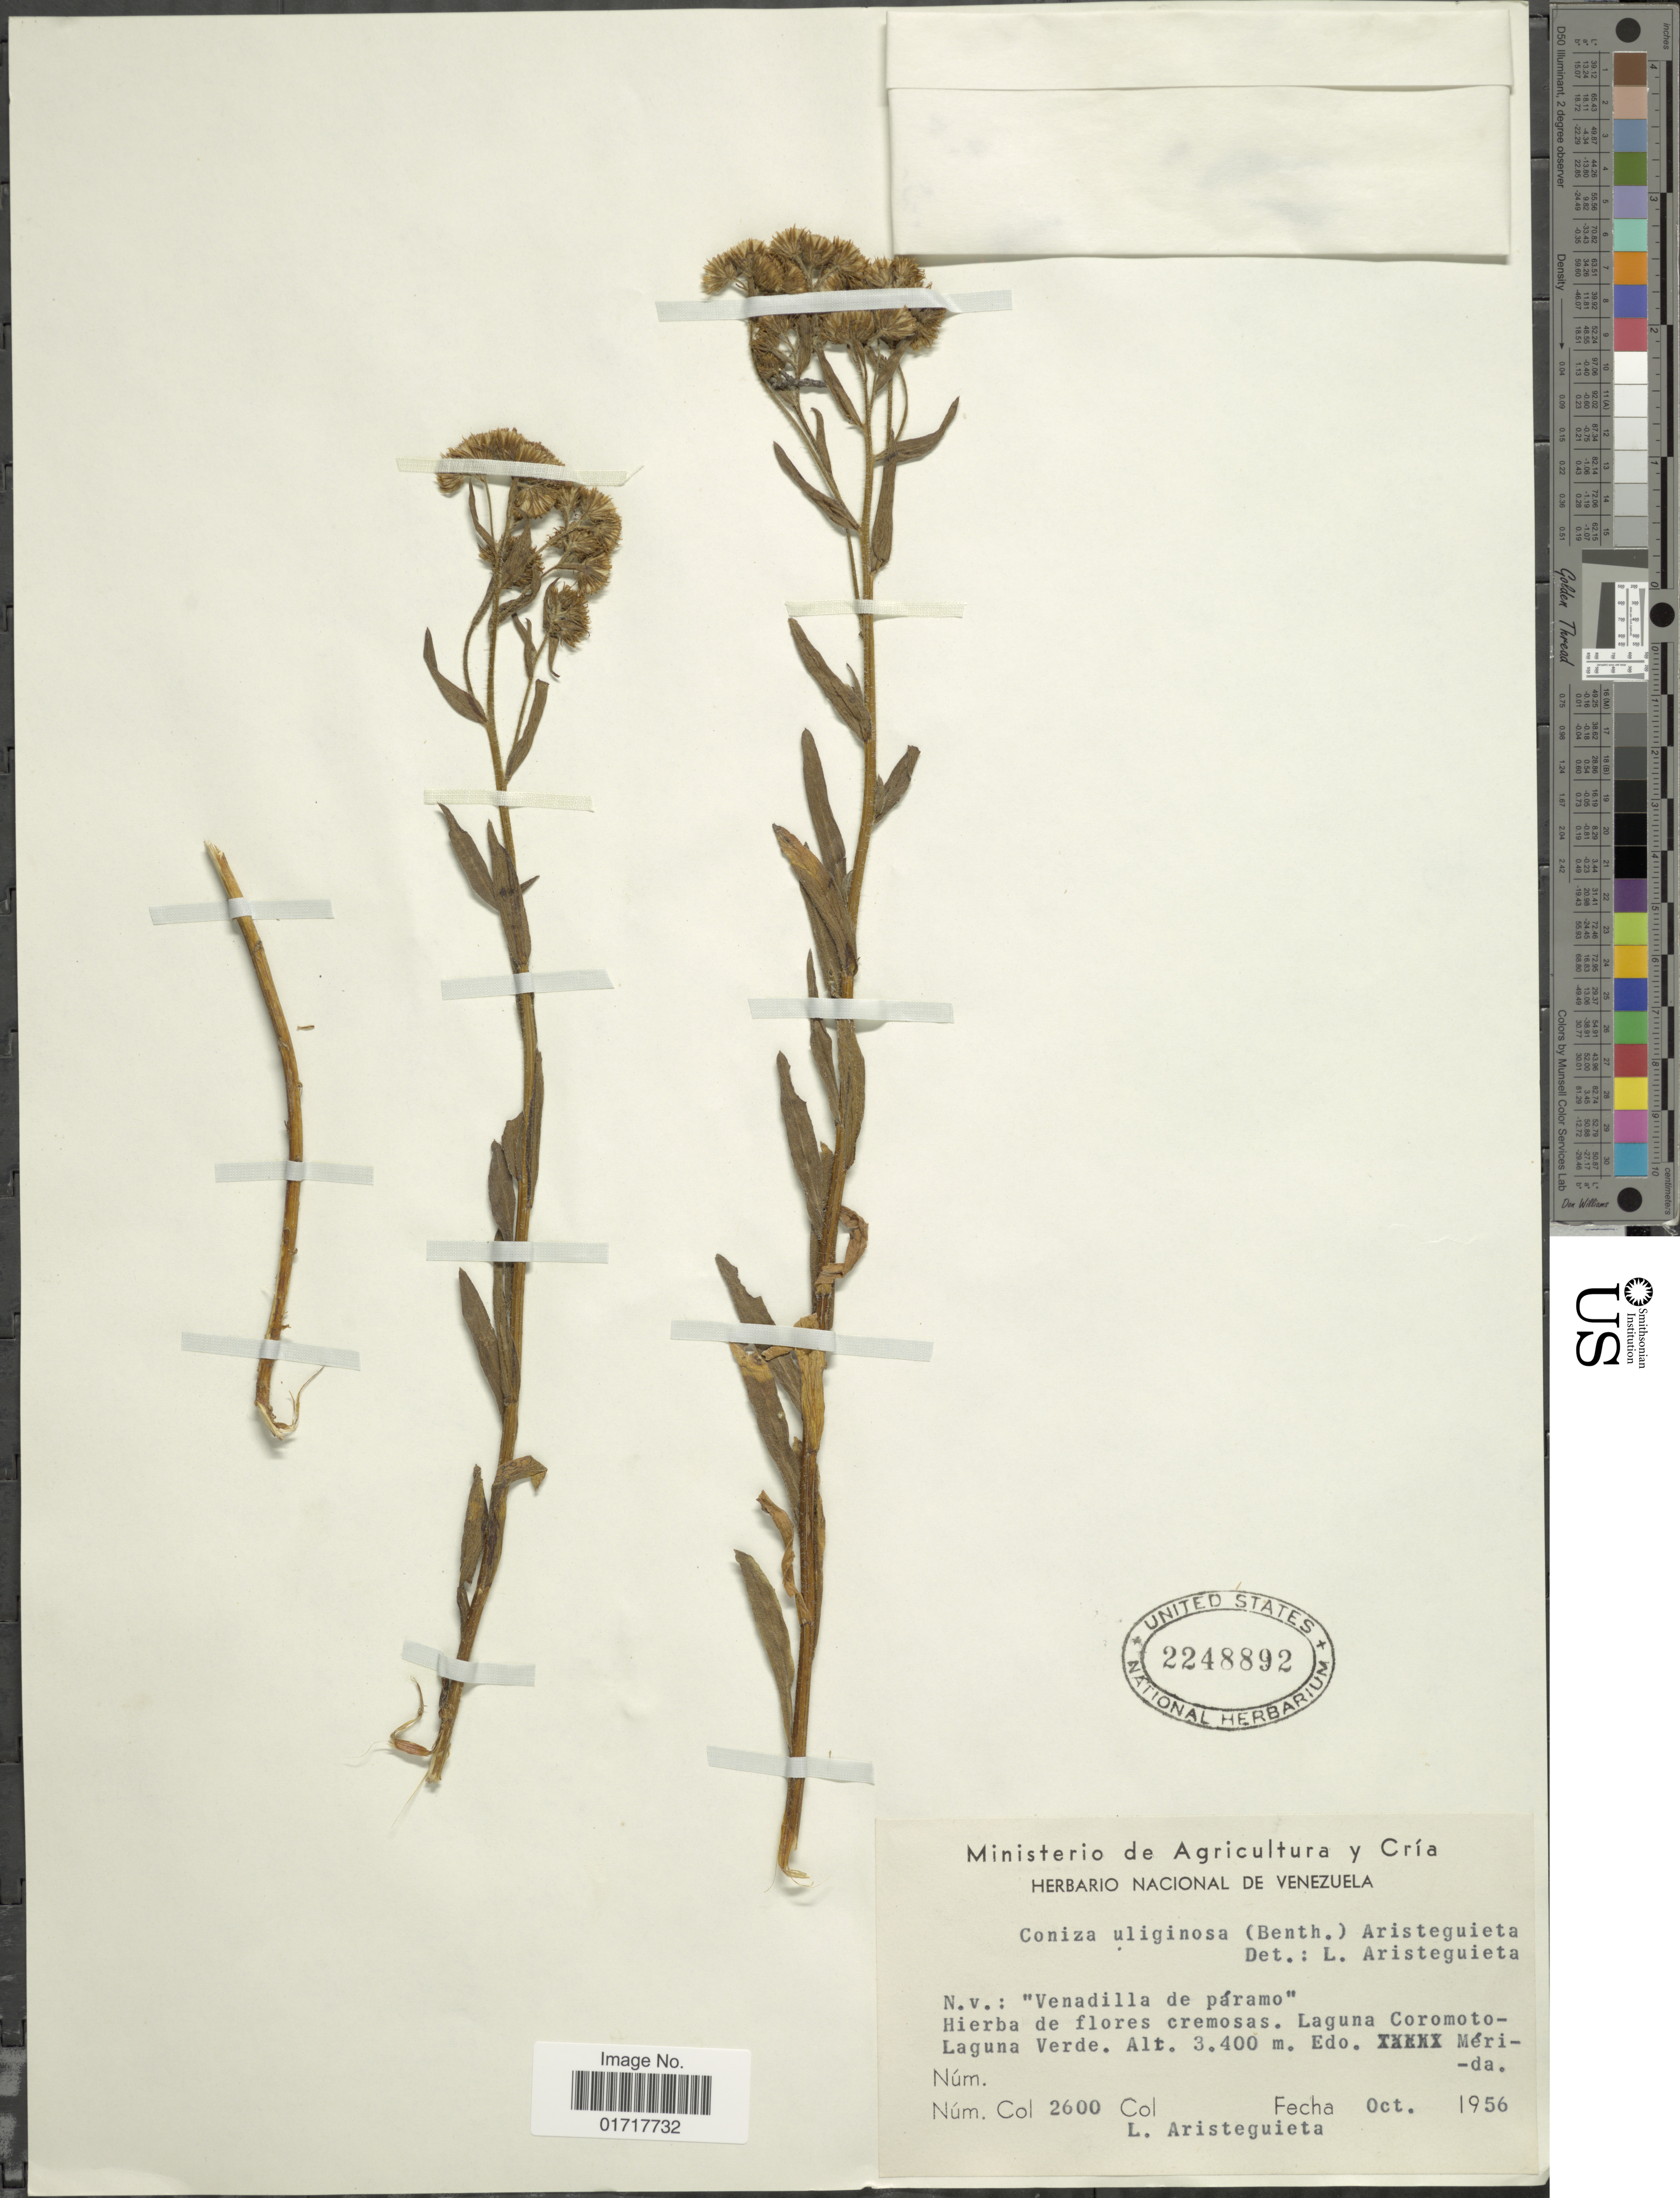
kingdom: Plantae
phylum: Tracheophyta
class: Magnoliopsida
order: Asterales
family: Asteraceae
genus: Conyza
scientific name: Conyza uliginosa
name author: (Benth.) Cuatrec.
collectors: L. Aristeguieta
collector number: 2600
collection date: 1956-10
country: Venezuela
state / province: Mérida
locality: Laguna Coromoto-Laguna Verde. Edo. Merida.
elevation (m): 3400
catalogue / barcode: US 2248892